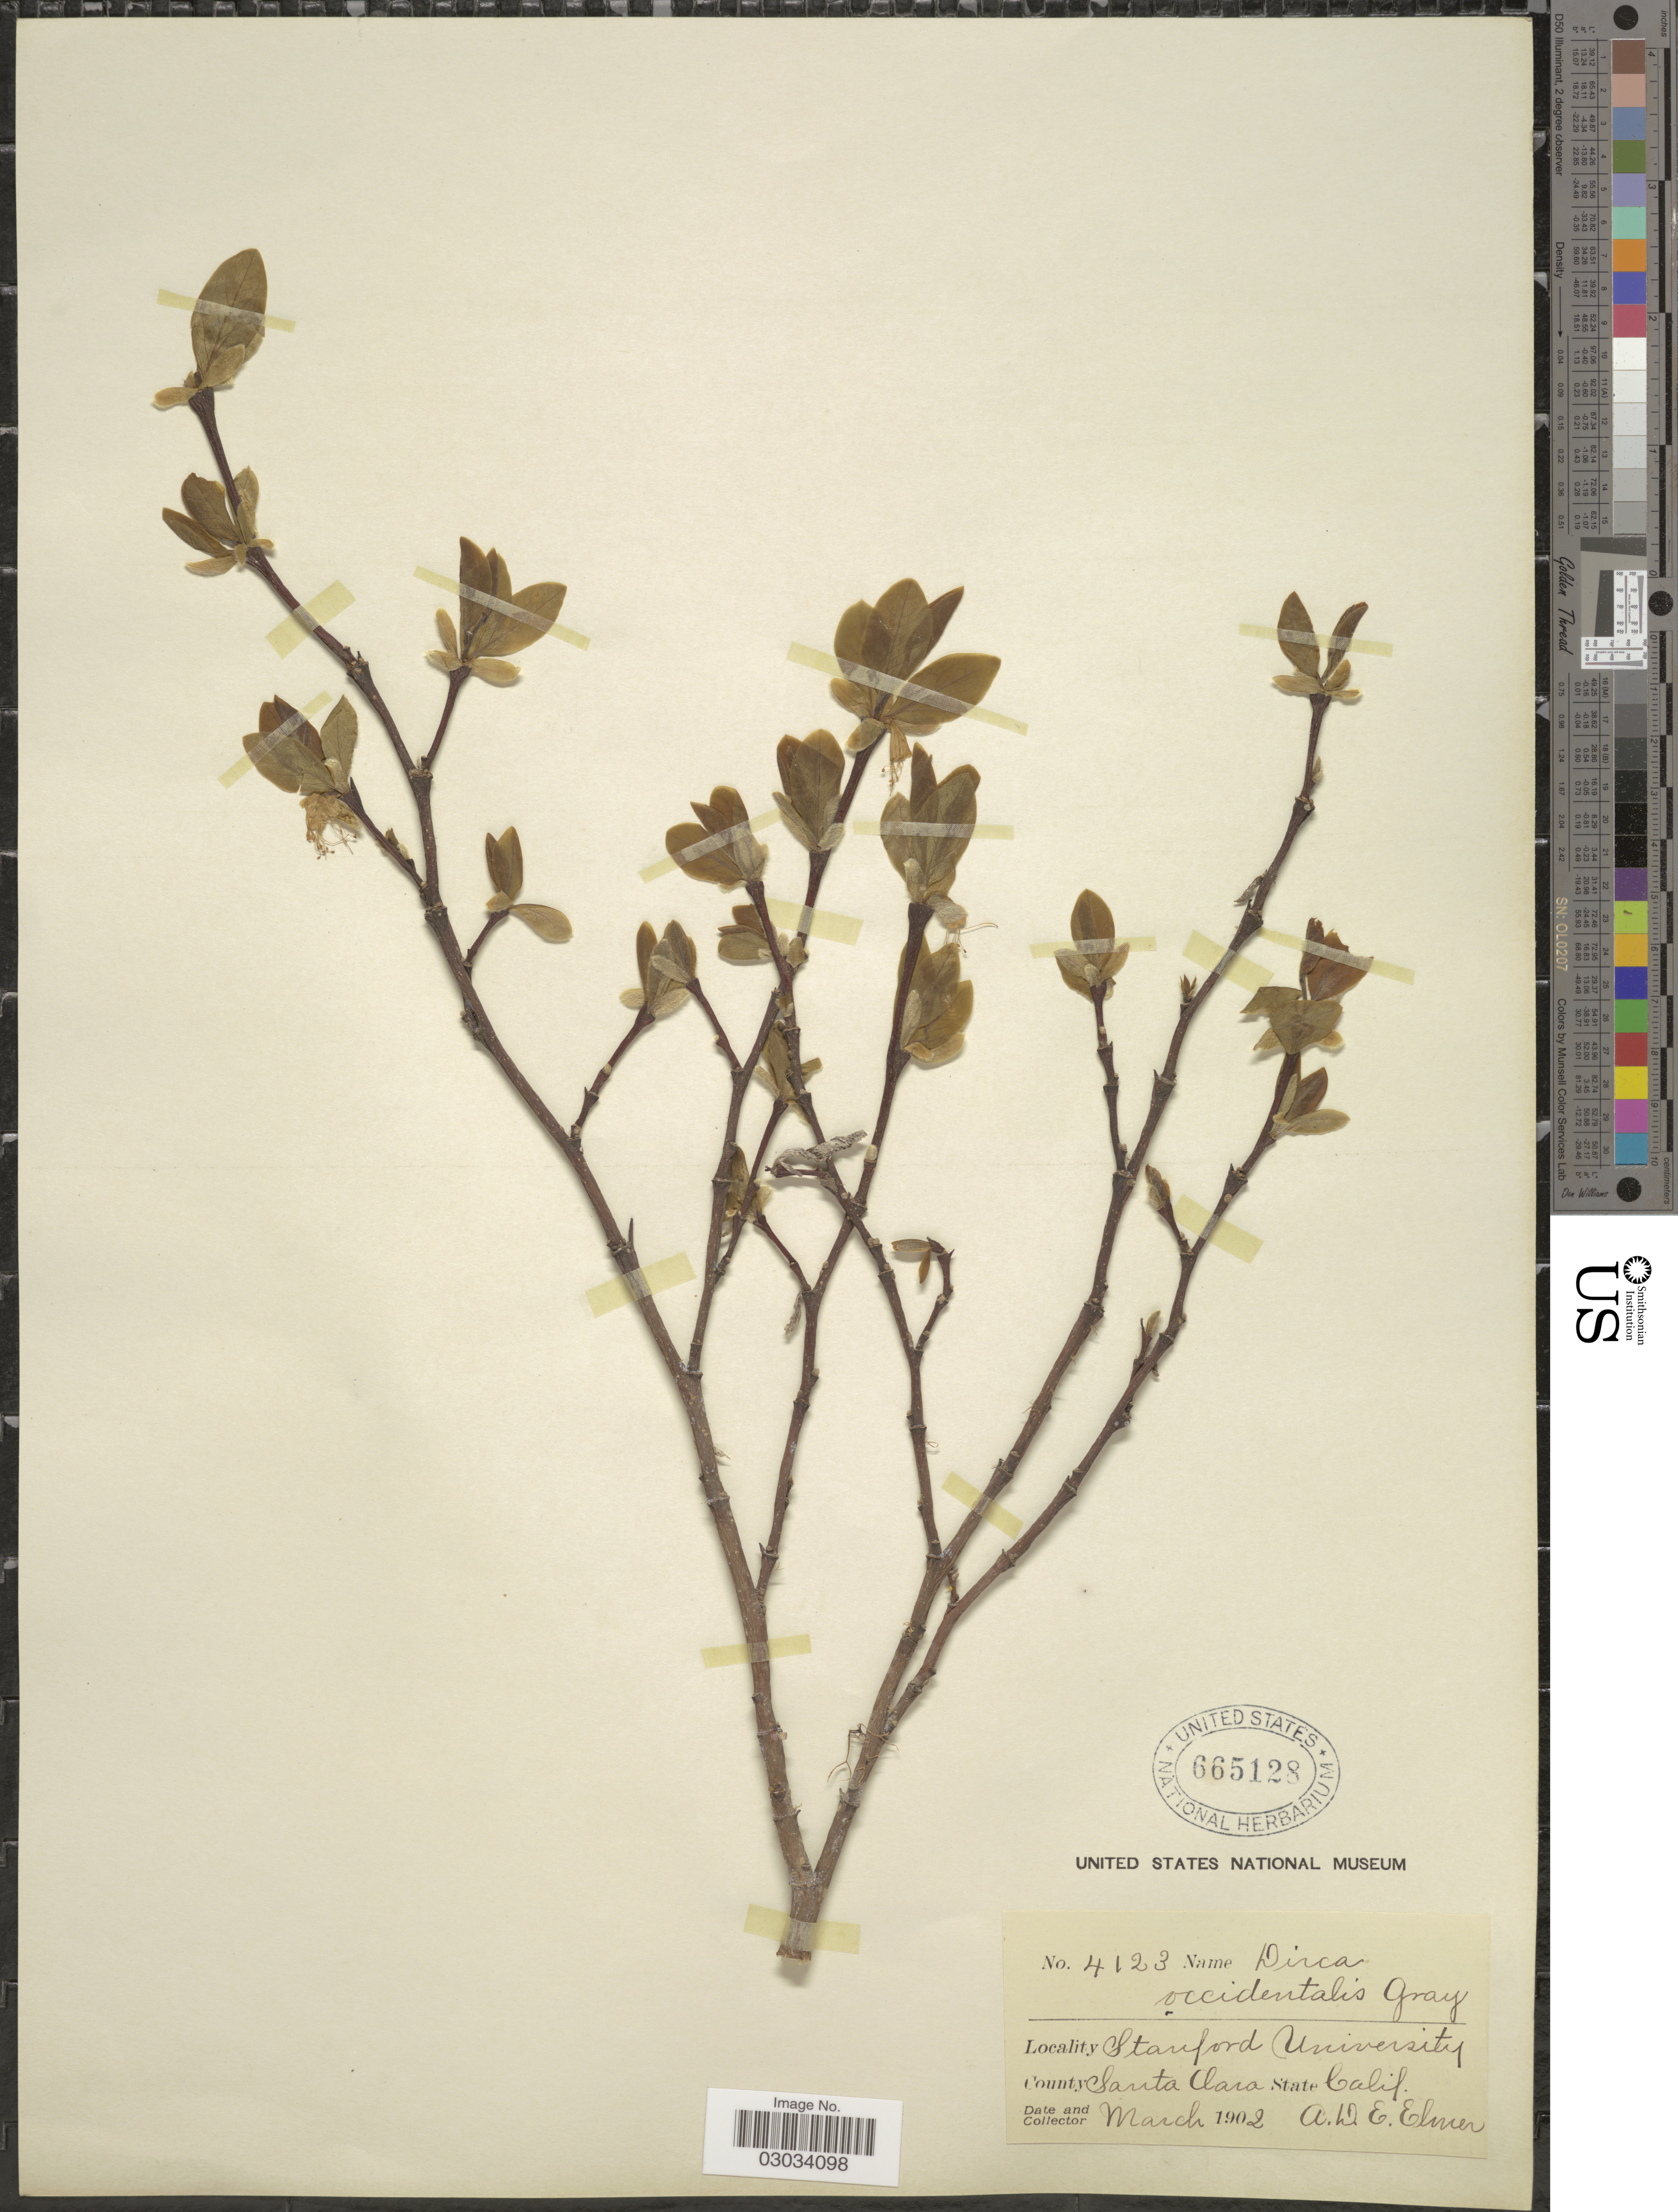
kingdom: Plantae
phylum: Tracheophyta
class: Magnoliopsida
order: Malvales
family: Thymelaeaceae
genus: Dirca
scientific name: Dirca occidentalis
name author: A. Gray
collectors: A. D. E. Elmer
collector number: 4123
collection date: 1902-03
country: United States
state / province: California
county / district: Santa Clara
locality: Stanford University. County Santa Clara.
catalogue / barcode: US 665128